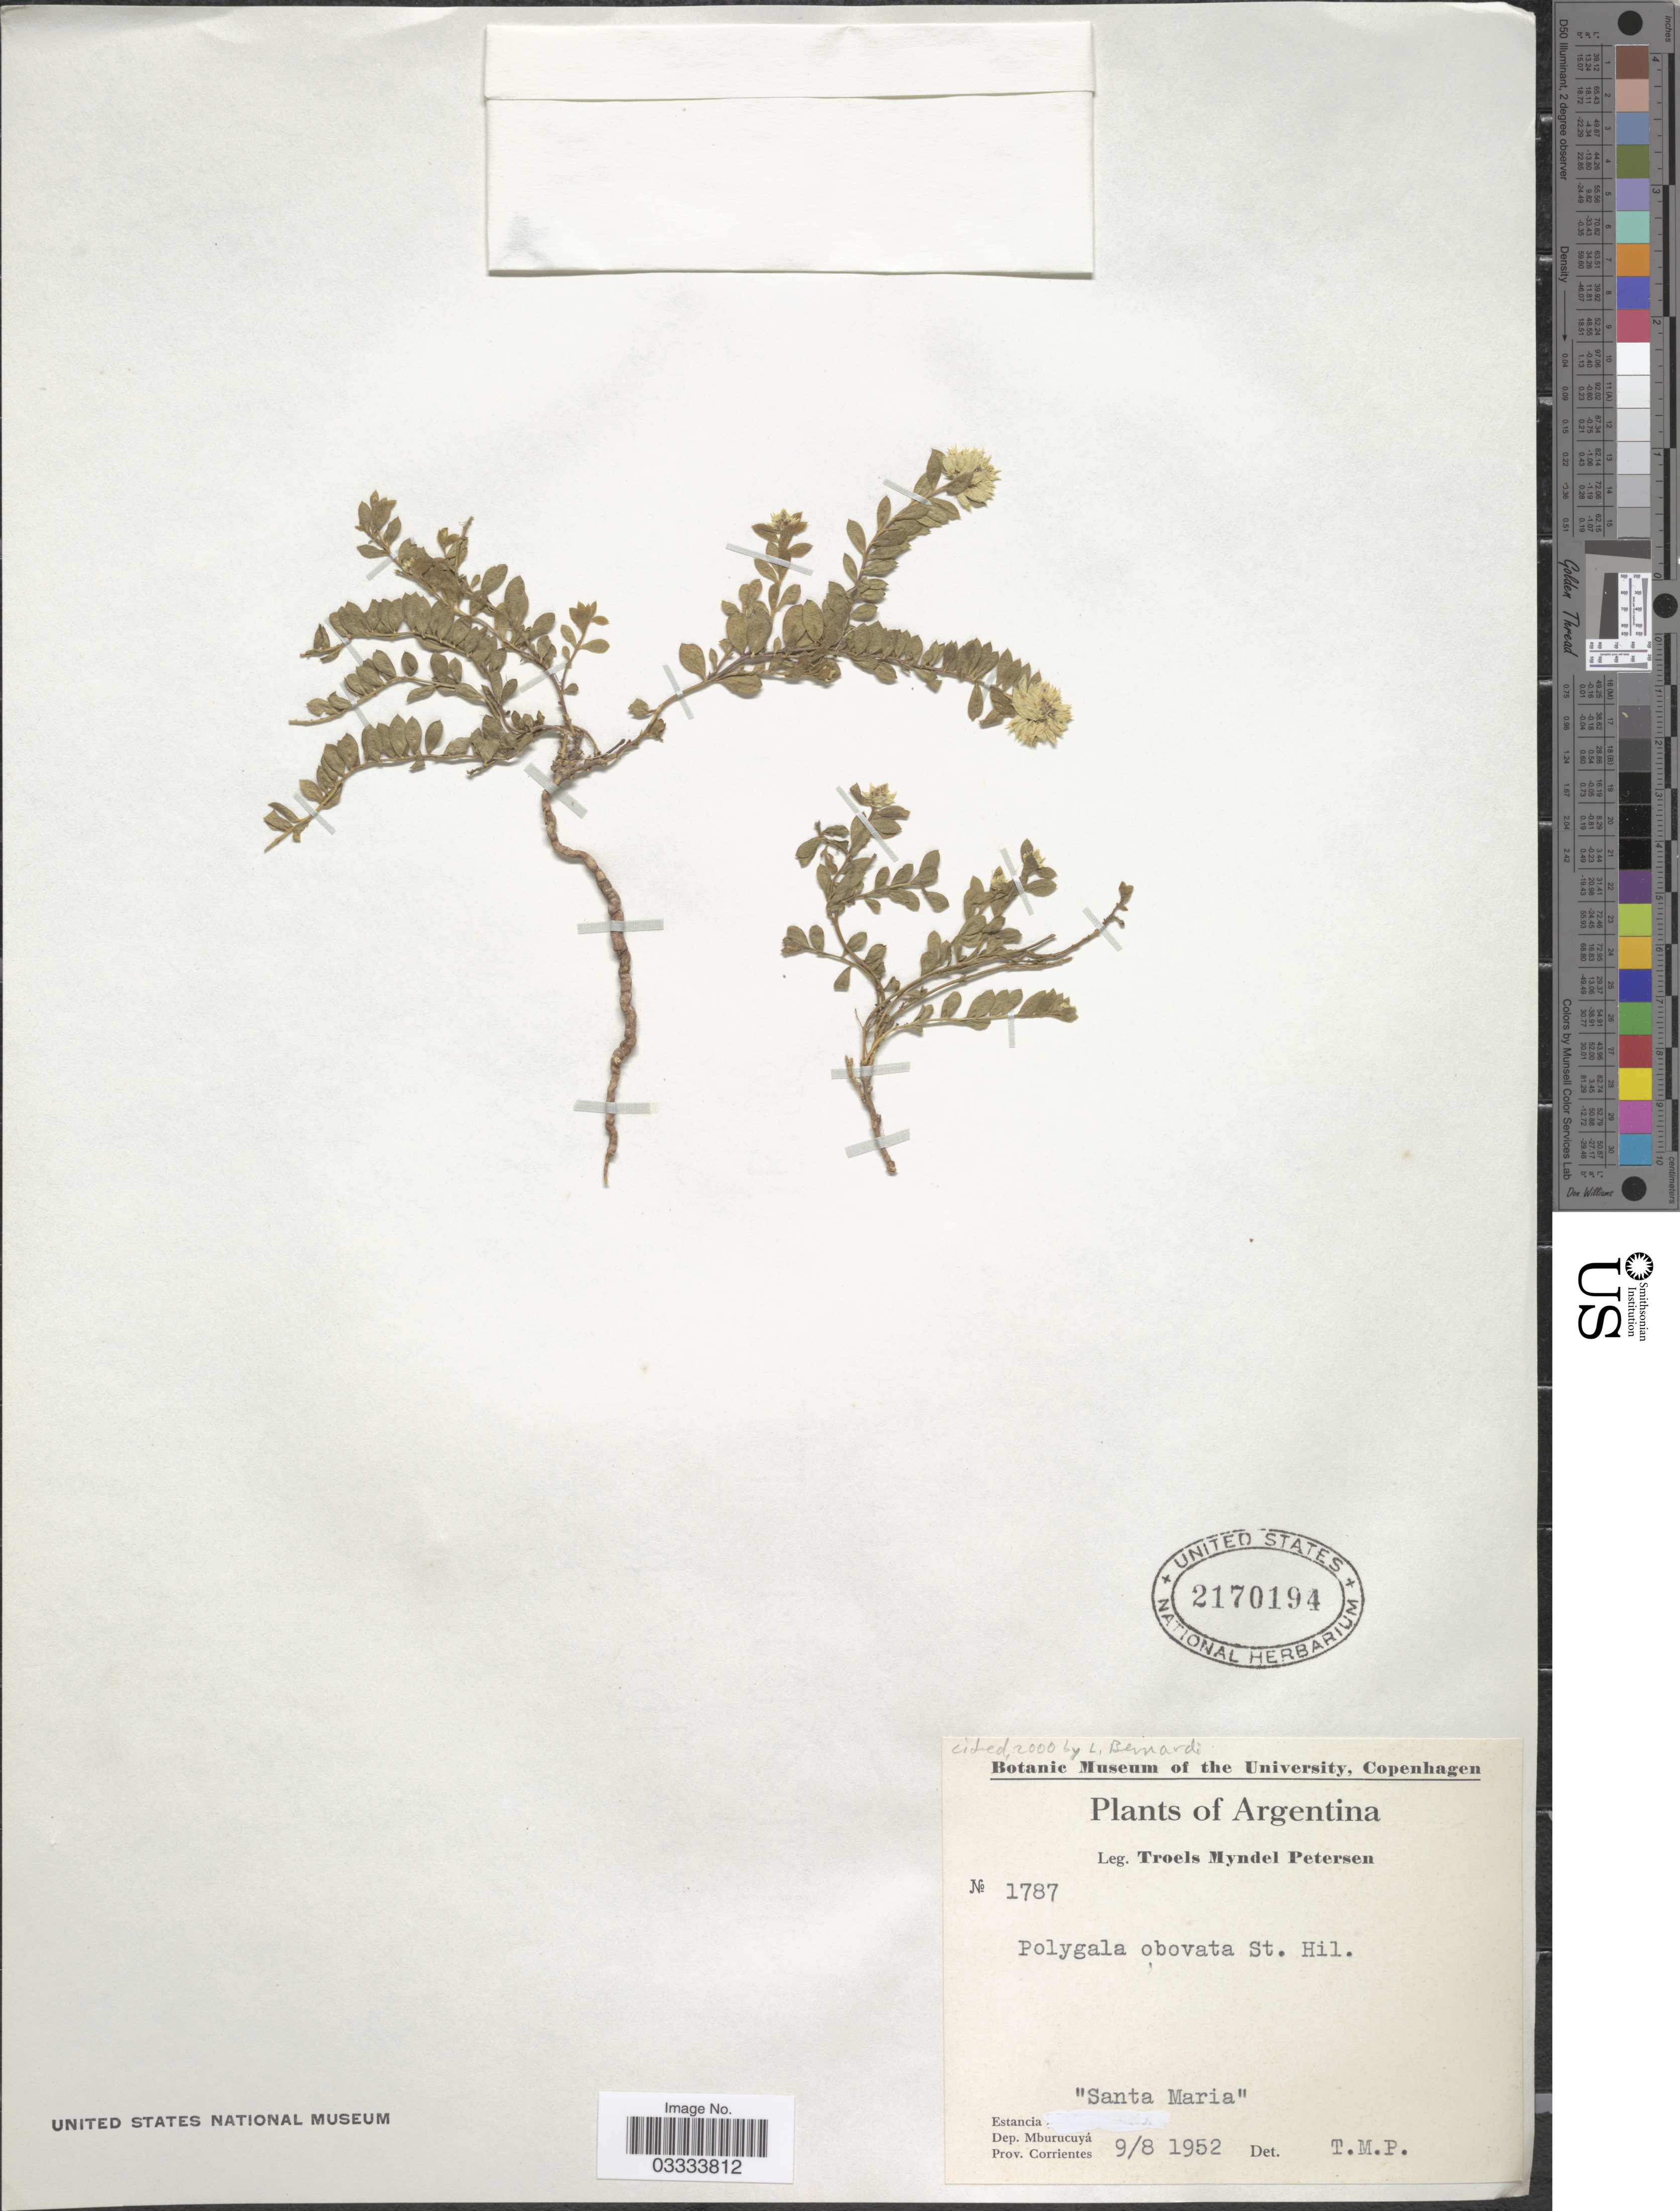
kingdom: Plantae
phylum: Tracheophyta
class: Magnoliopsida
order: Fabales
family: Polygalaceae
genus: Polygala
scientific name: Polygala obovata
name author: A. St.-Hil. & Moq.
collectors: T. Pederson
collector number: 1787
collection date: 1952-08-09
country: Argentina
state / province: Corrientes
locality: Estancia "Santa Maria". Dep. Mburucuyá.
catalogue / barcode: US 2170194